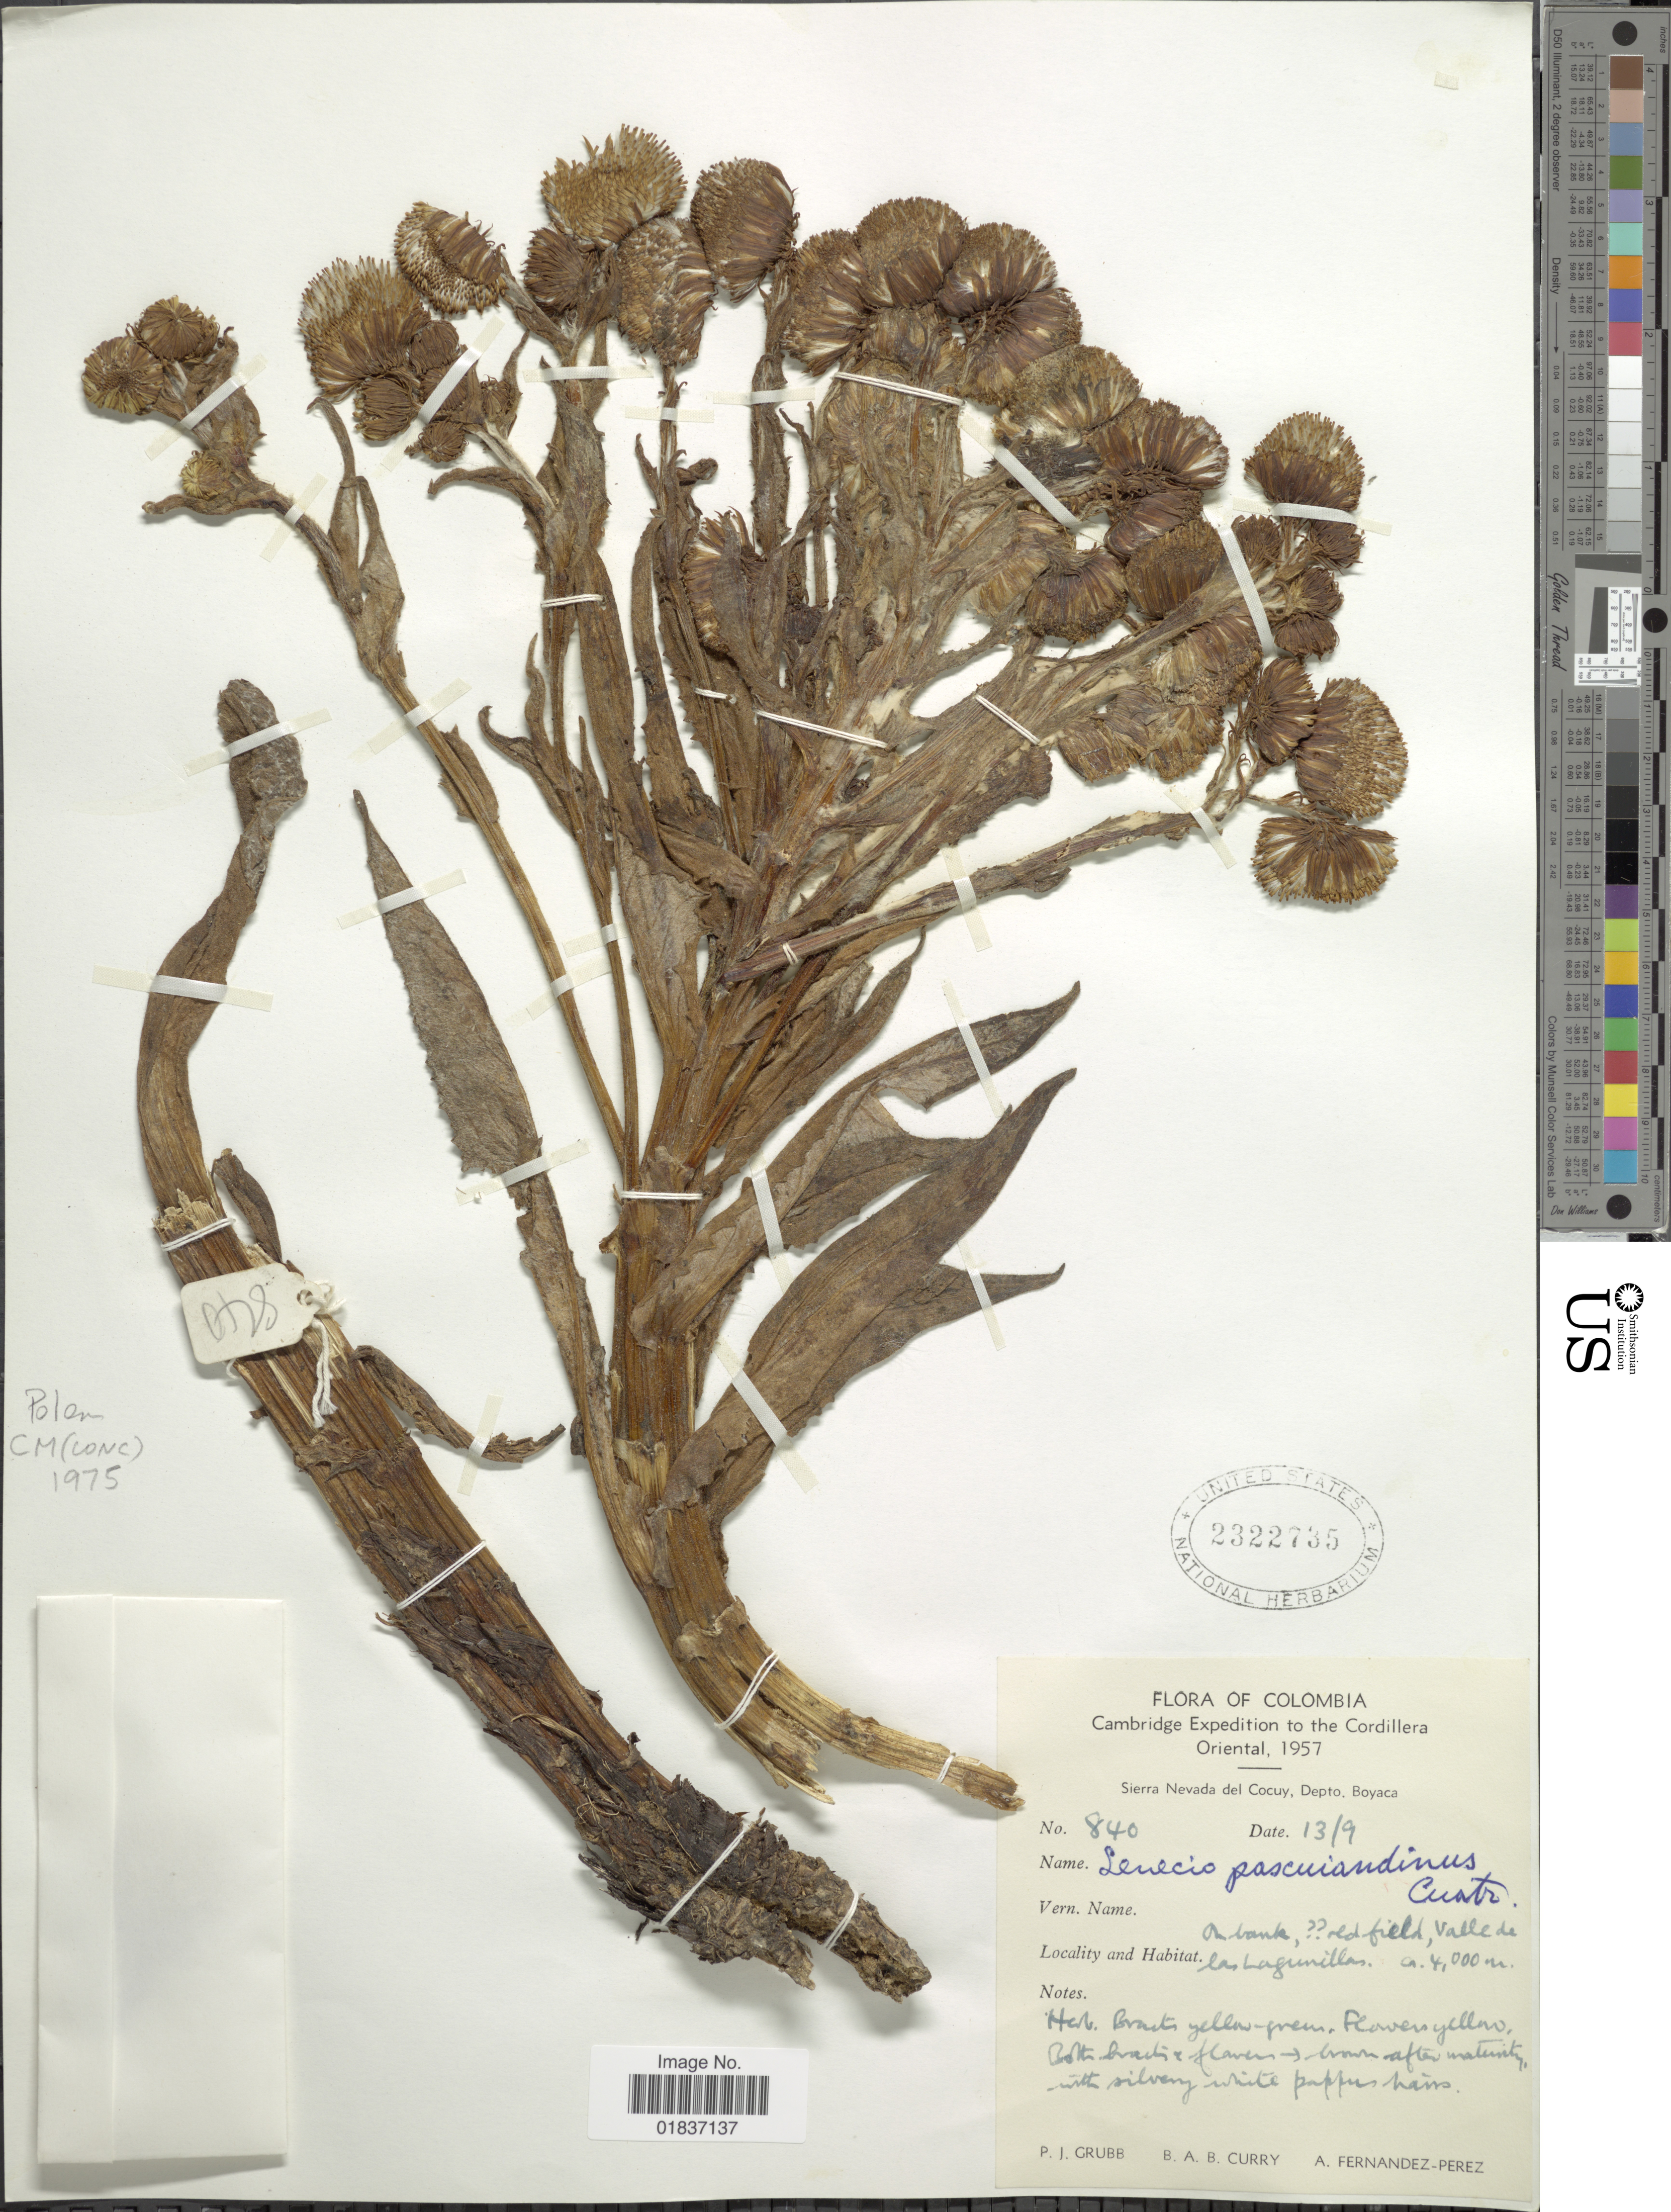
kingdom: Plantae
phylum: Tracheophyta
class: Magnoliopsida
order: Asterales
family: Asteraceae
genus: Senecio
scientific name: Senecio pascuiandinus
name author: Cuatrec.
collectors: P. J. Grubb, B. A. B. Curry & A. Fernández-Pérez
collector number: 840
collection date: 1957-09-13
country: Colombia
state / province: Boyacá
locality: Sierra Nevada del Cocuy, Depto. Boyacá. on bank, [unsure placement][unsure placement] old field, Valle de la Lagunillas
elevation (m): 4000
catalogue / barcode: US 2322735